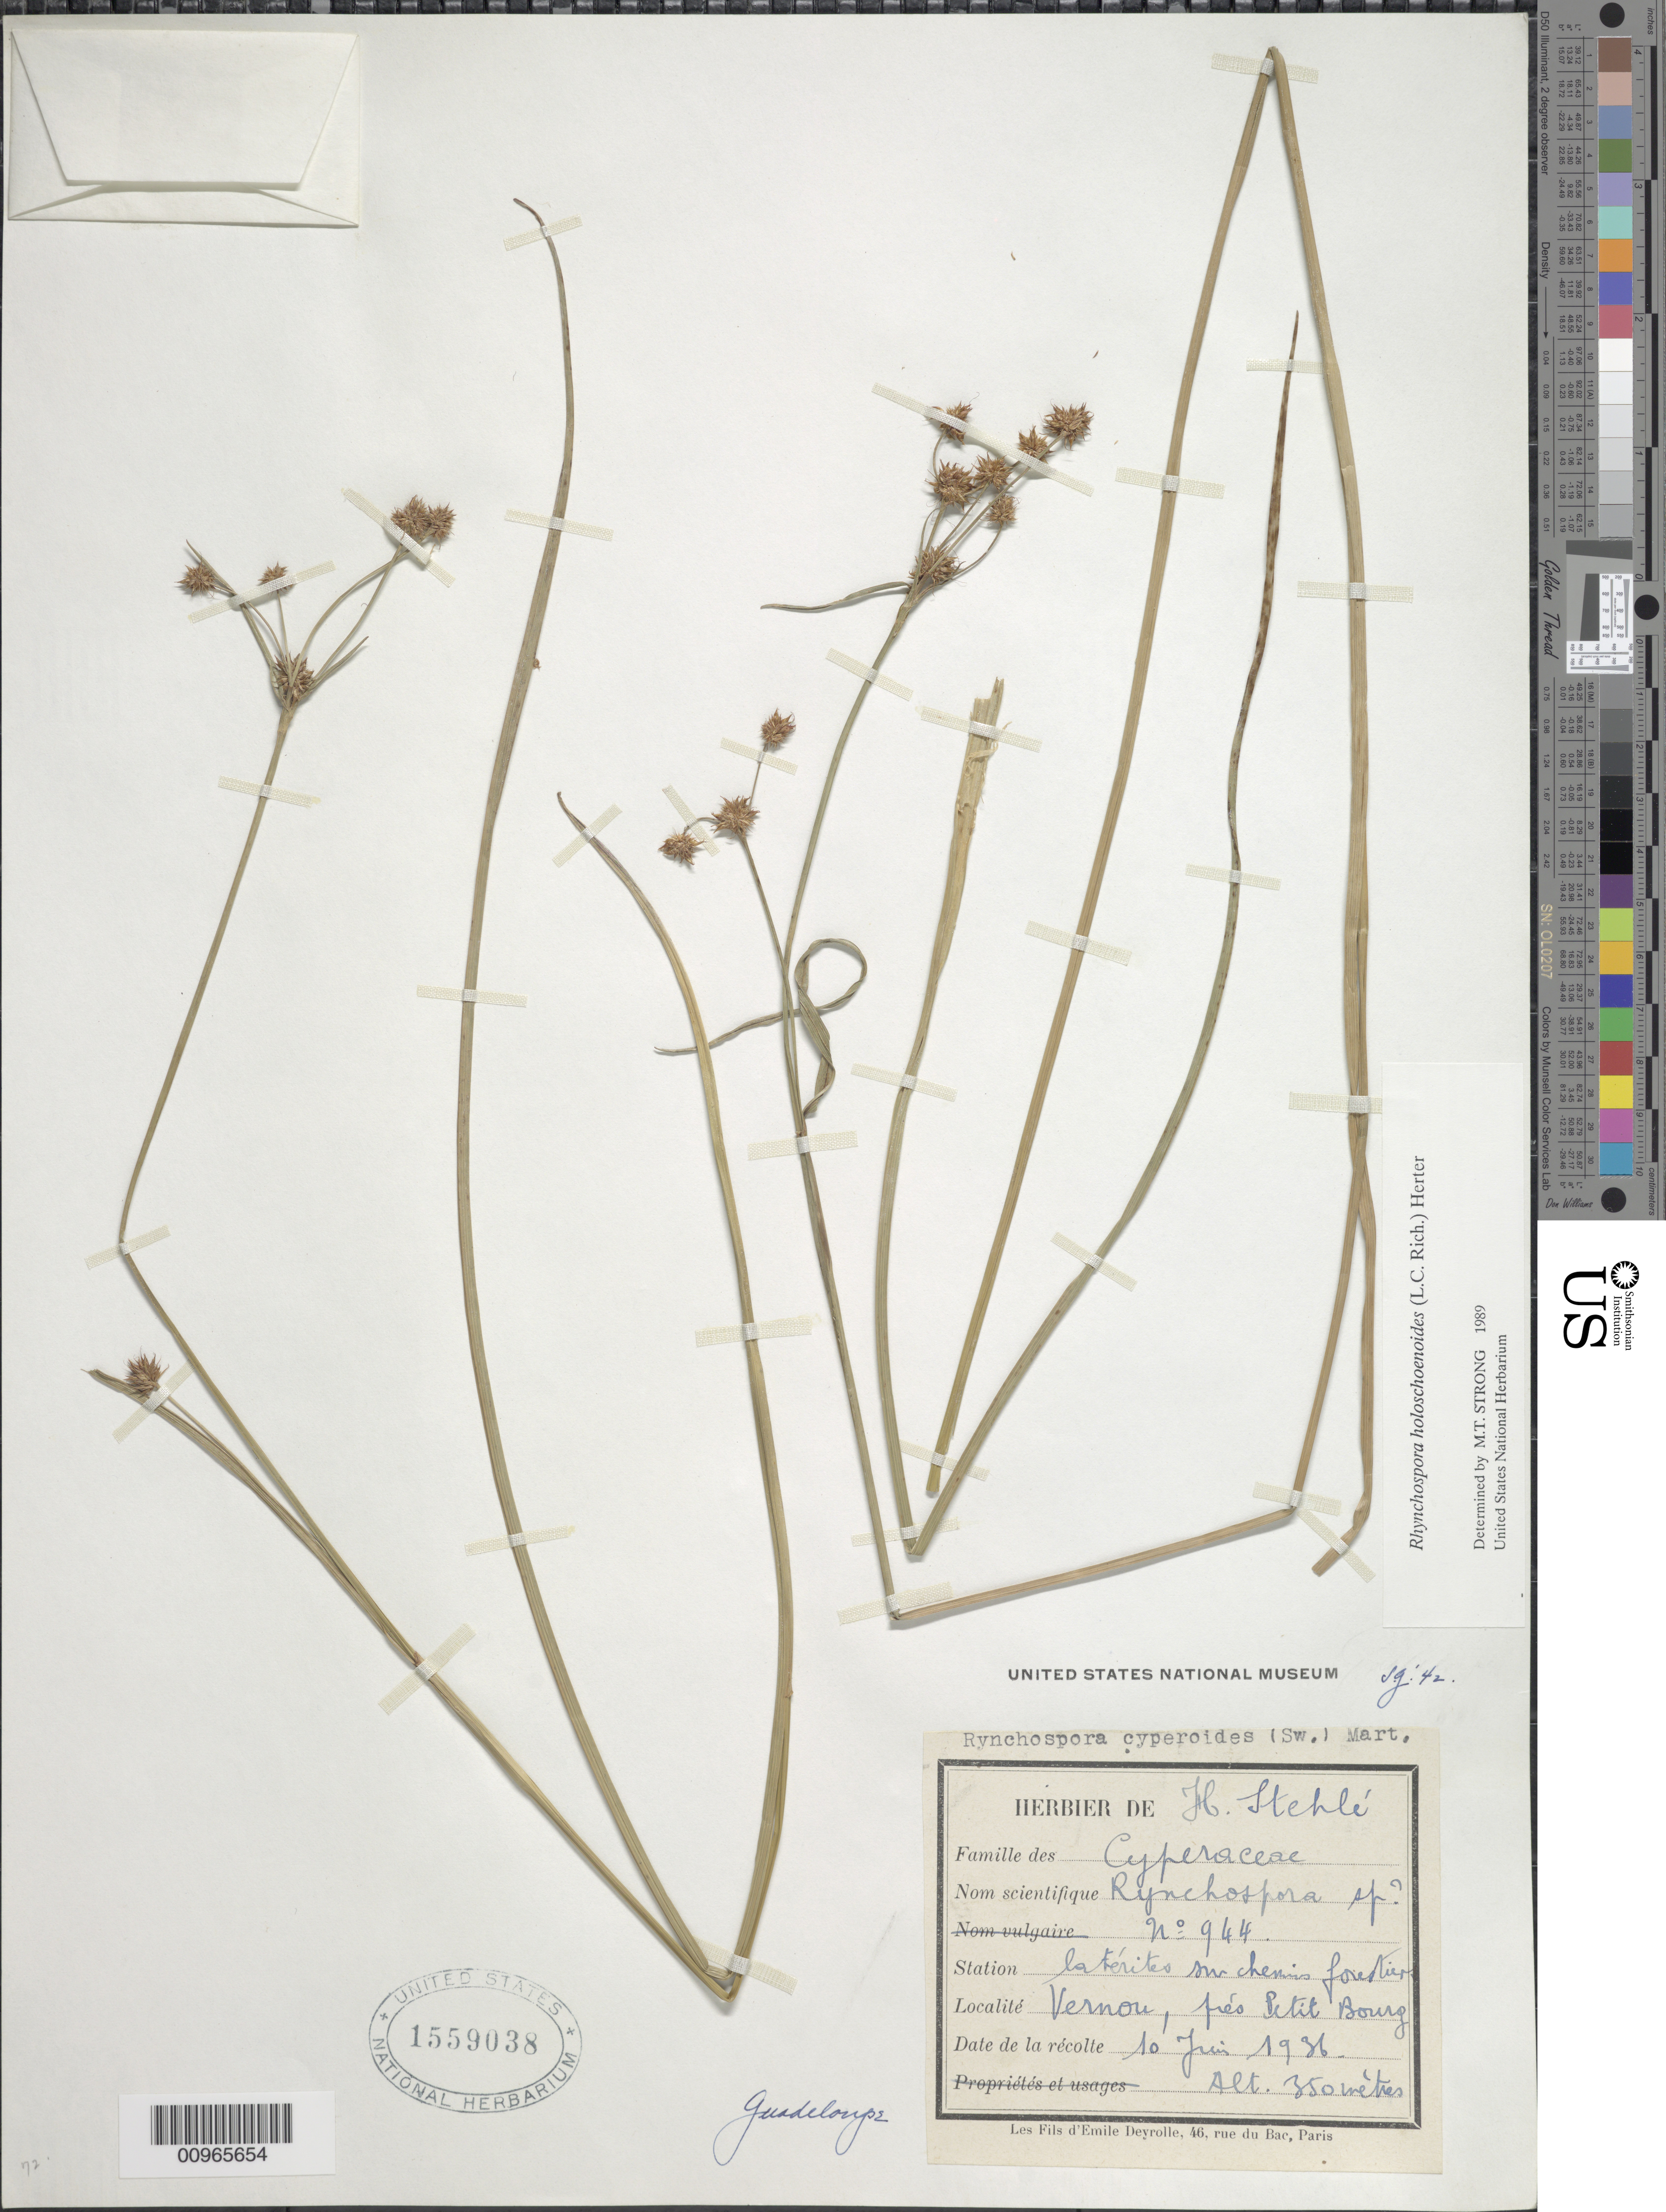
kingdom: Plantae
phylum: Tracheophyta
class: Liliopsida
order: Poales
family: Cyperaceae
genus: Rhynchospora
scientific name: Rhynchospora holoschoenoides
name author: (Rich.) Herter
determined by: Strong, M. T., (US), Smithsonian Institution - National Museum of Natural History (UNITED STATES)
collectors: H. Stehlé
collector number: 944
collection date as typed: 10 Jun 1936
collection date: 1936-06-10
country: Guadeloupe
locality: Vernon, prés Petit Bourg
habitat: "latérites sur chemins forestiers"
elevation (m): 350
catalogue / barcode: US 1559038